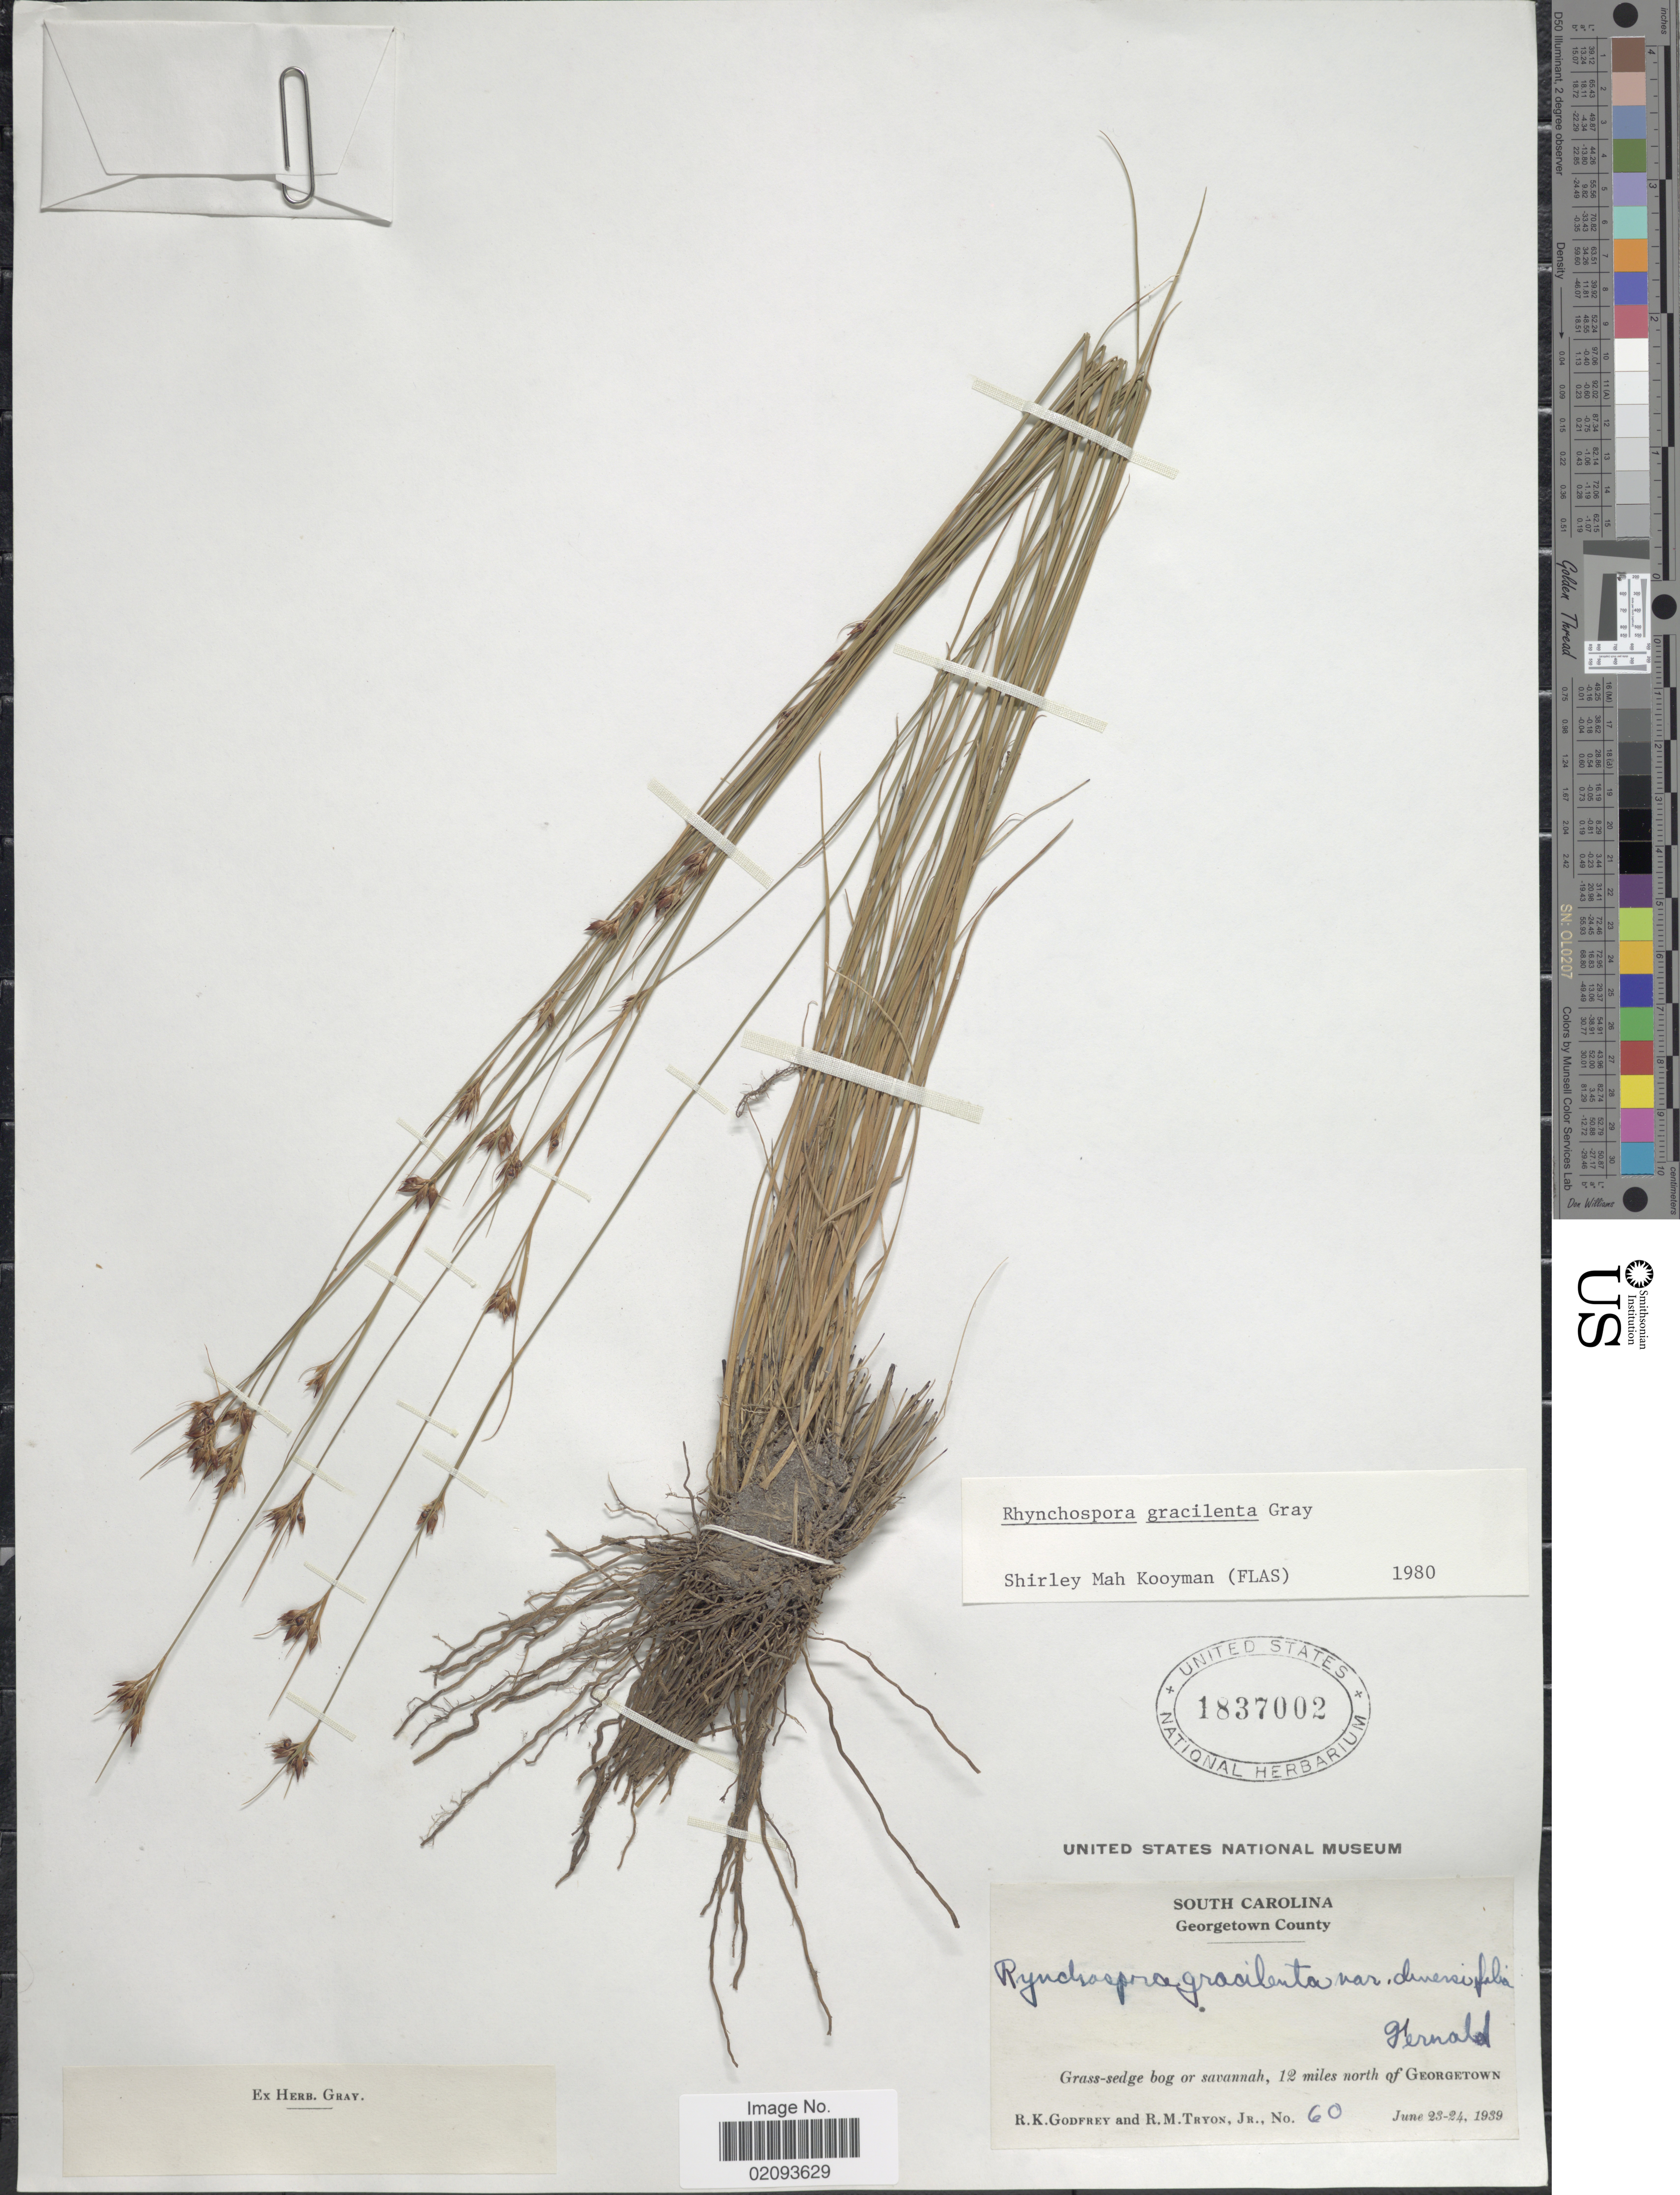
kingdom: Plantae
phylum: Tracheophyta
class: Liliopsida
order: Poales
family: Cyperaceae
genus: Rhynchospora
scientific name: Rhynchospora gracilenta A. Gray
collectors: R. K. Godfrey & R. M. Tryon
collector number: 60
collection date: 1939-06-23/1939-06-24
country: United States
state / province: South Carolina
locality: Georgetown County. Grass-sedge bog or savannah, 12 miles north of Georgetown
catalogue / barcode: US 1837002